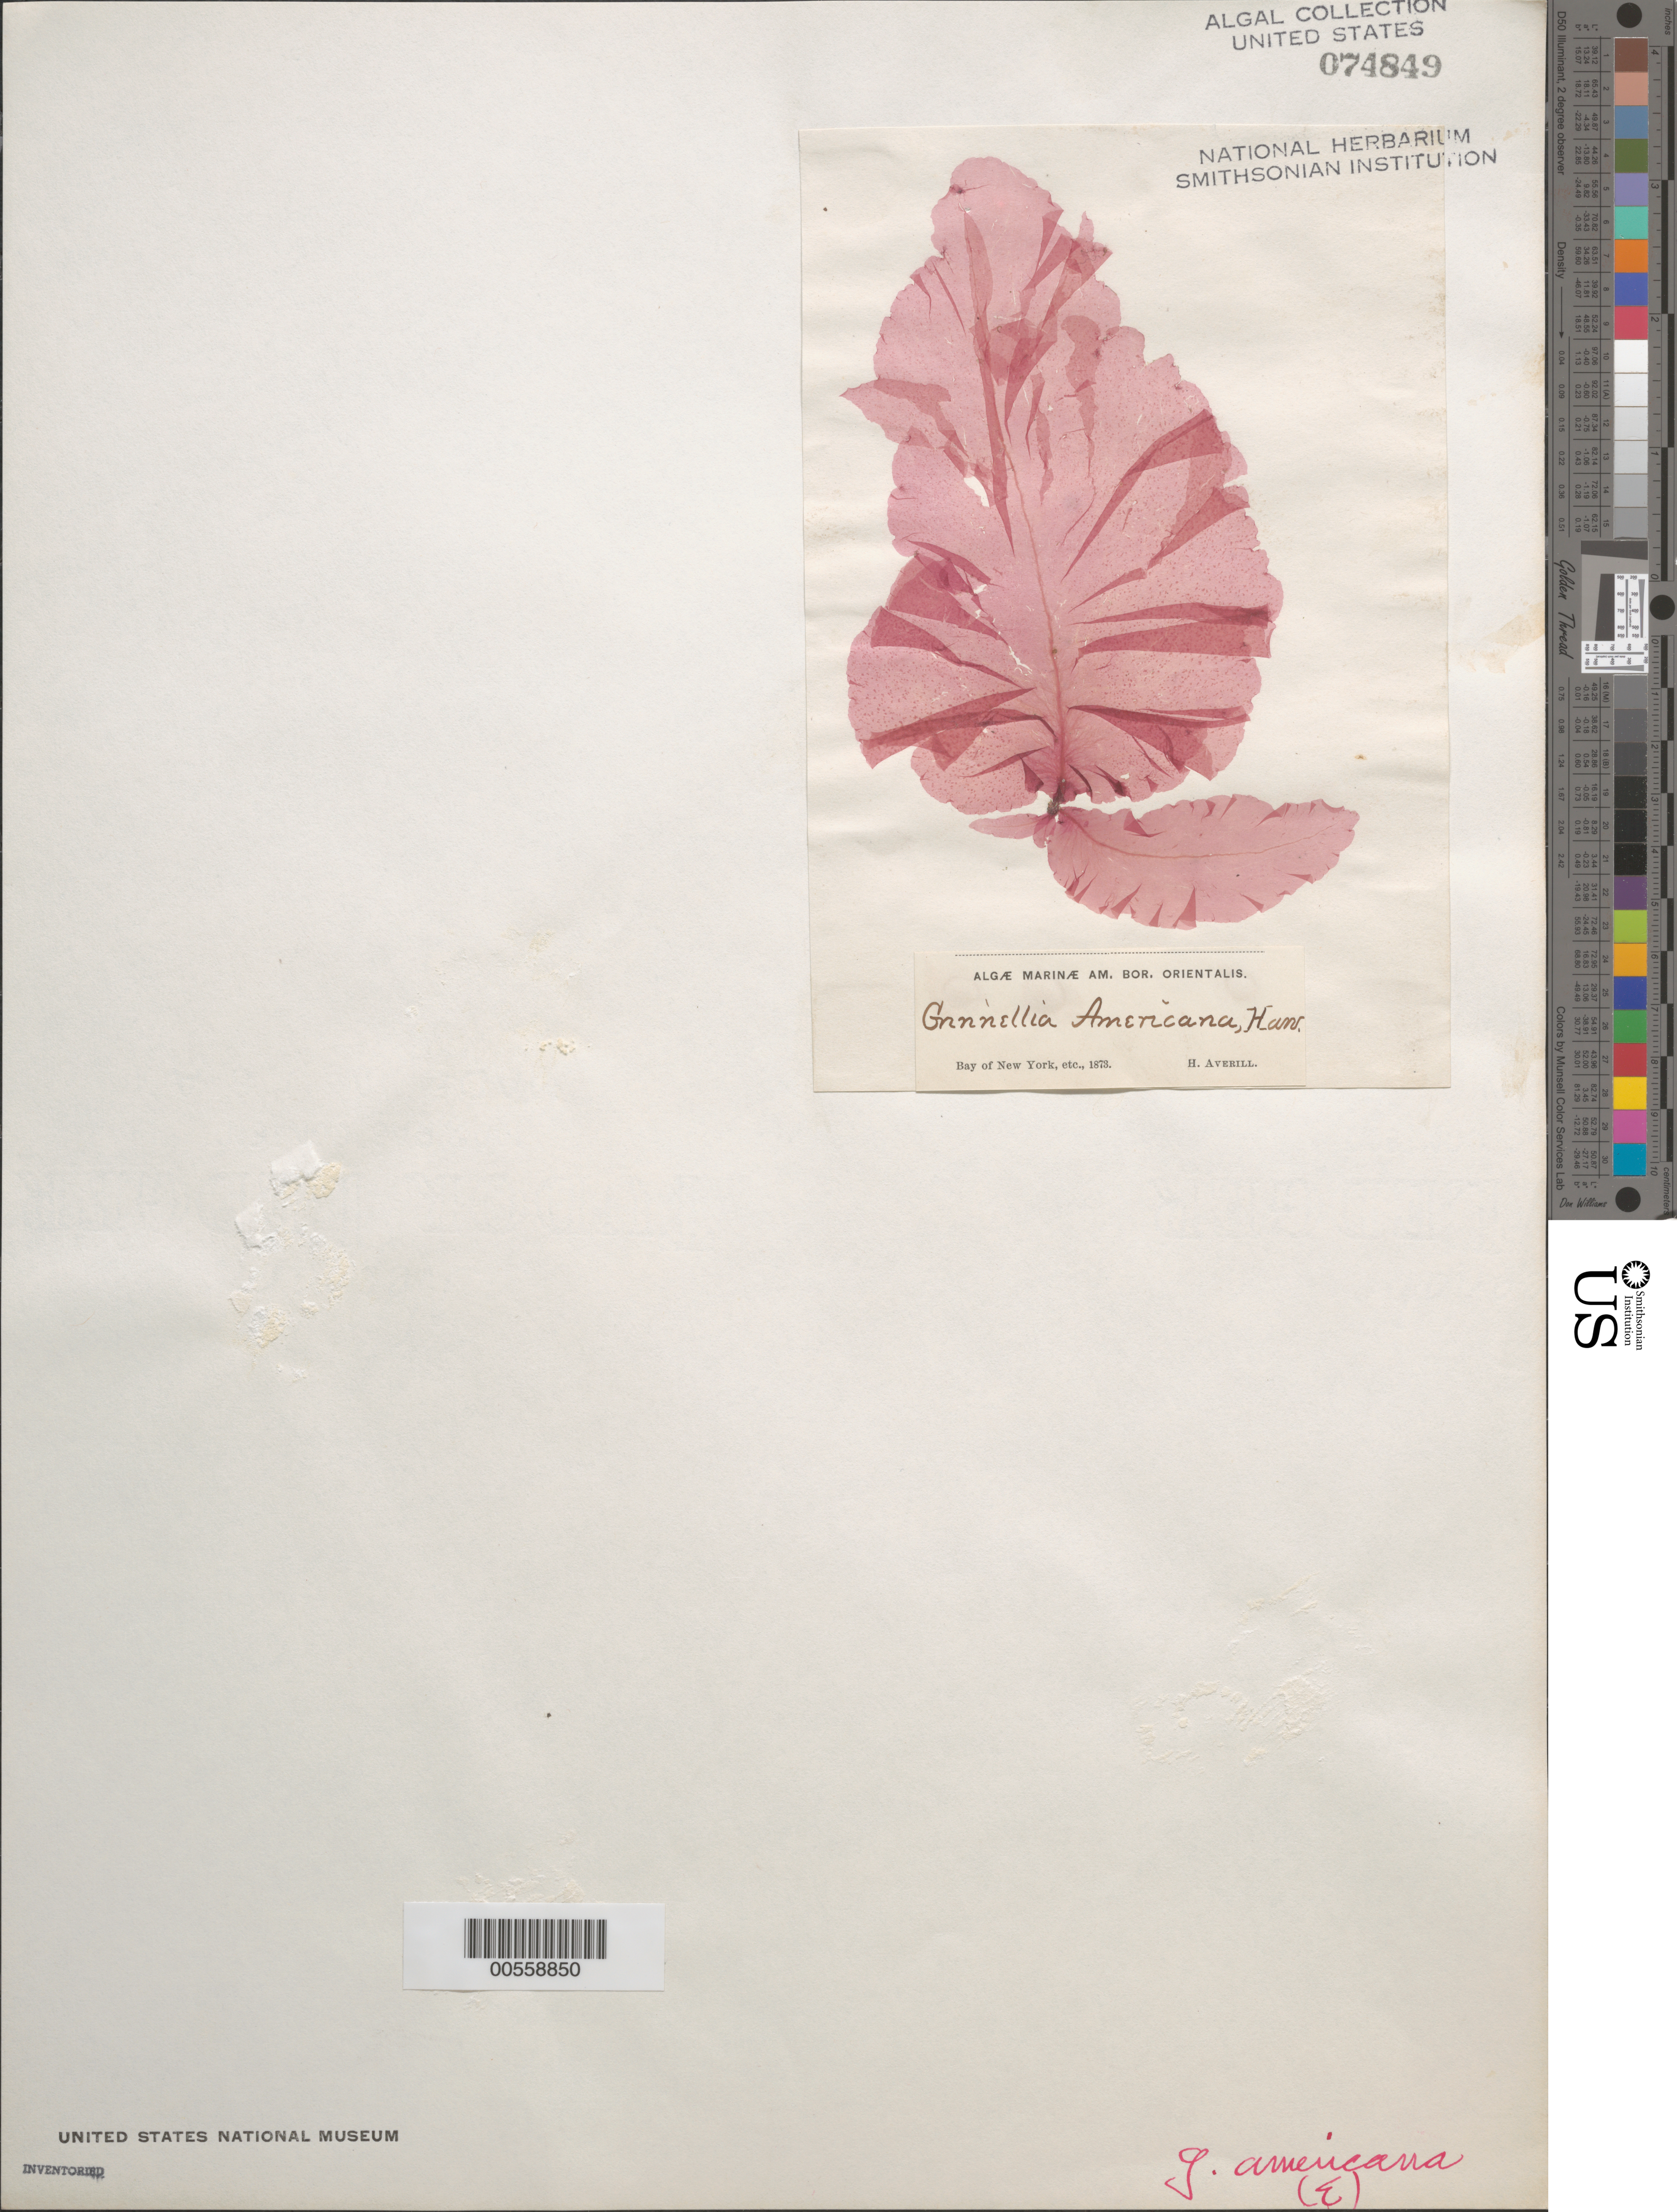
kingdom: Plantae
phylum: Rhodophyta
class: Florideophyceae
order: Ceramiales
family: Delesseriaceae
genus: Grinnellia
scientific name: Grinnellia americana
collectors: H. Averill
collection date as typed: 1873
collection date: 1873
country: United States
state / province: New York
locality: New York Bay, etc.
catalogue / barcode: US 74849